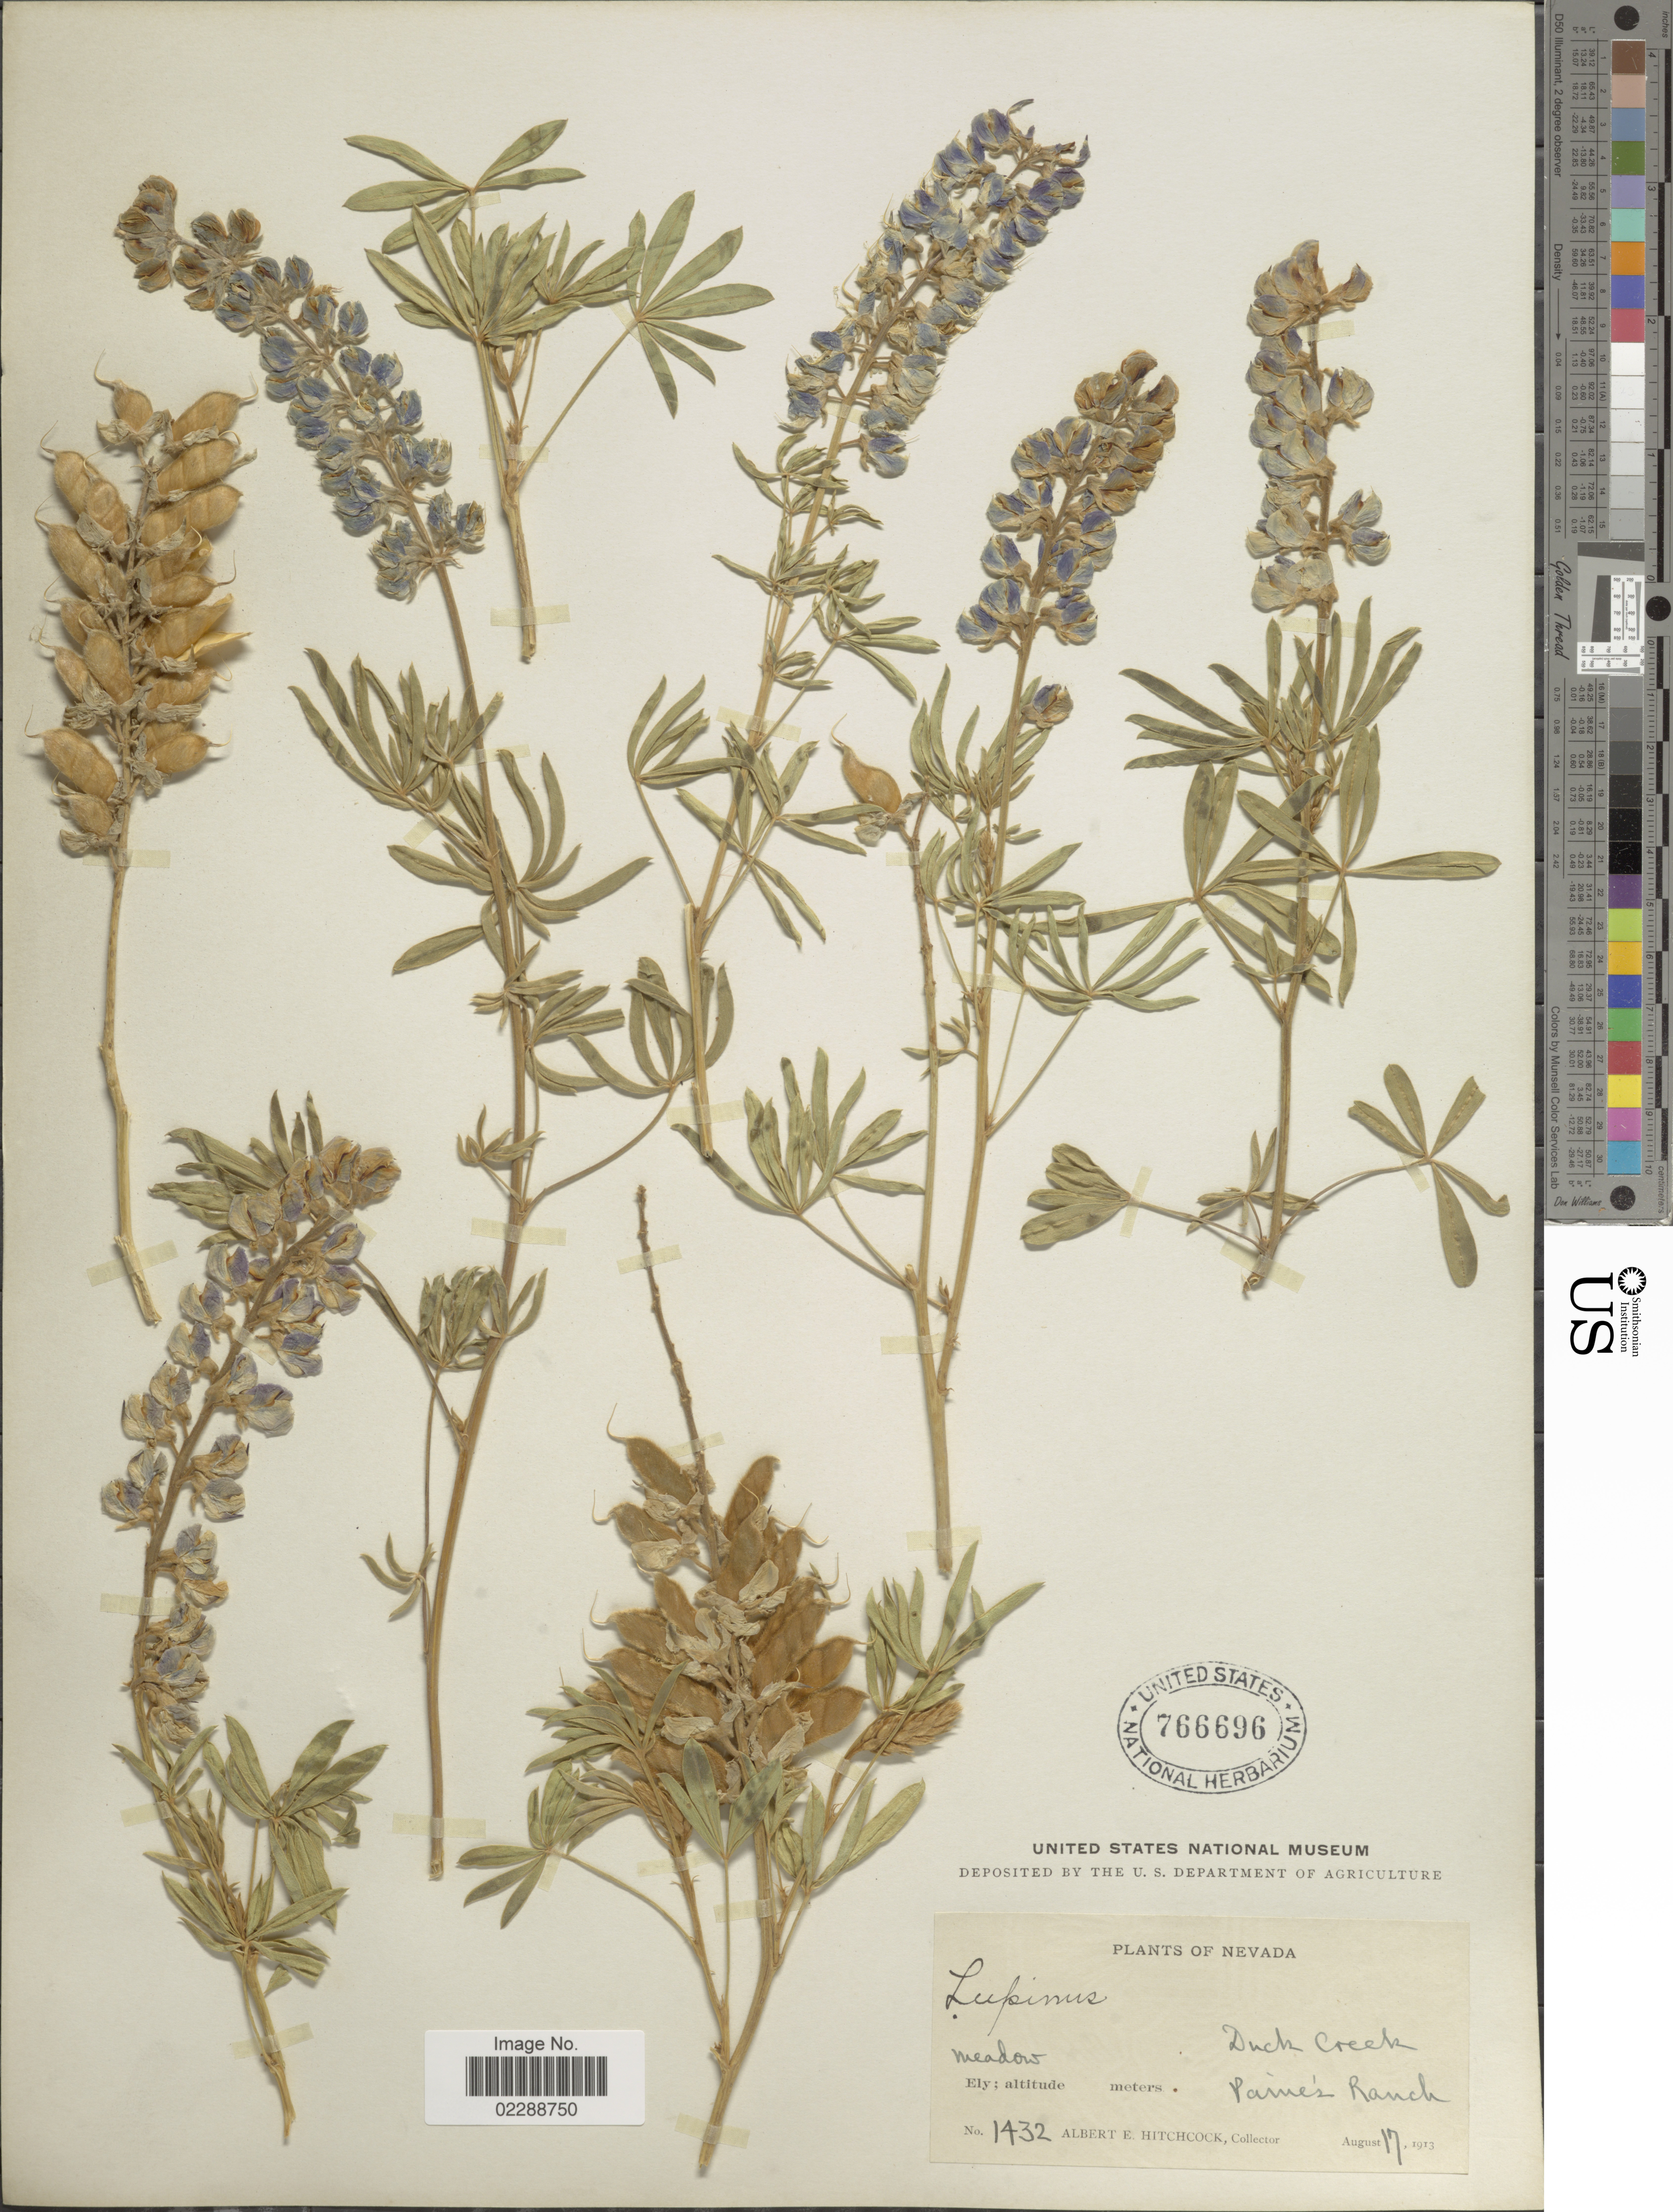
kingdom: Plantae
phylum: Tracheophyta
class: Magnoliopsida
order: Fabales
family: Fabaceae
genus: Lupinus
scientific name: Lupinus sp.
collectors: A. Hitchcock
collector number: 1432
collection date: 1913-08-17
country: United States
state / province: Nevada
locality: Duck Creek, Ely, Paines Ranch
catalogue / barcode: US 766696